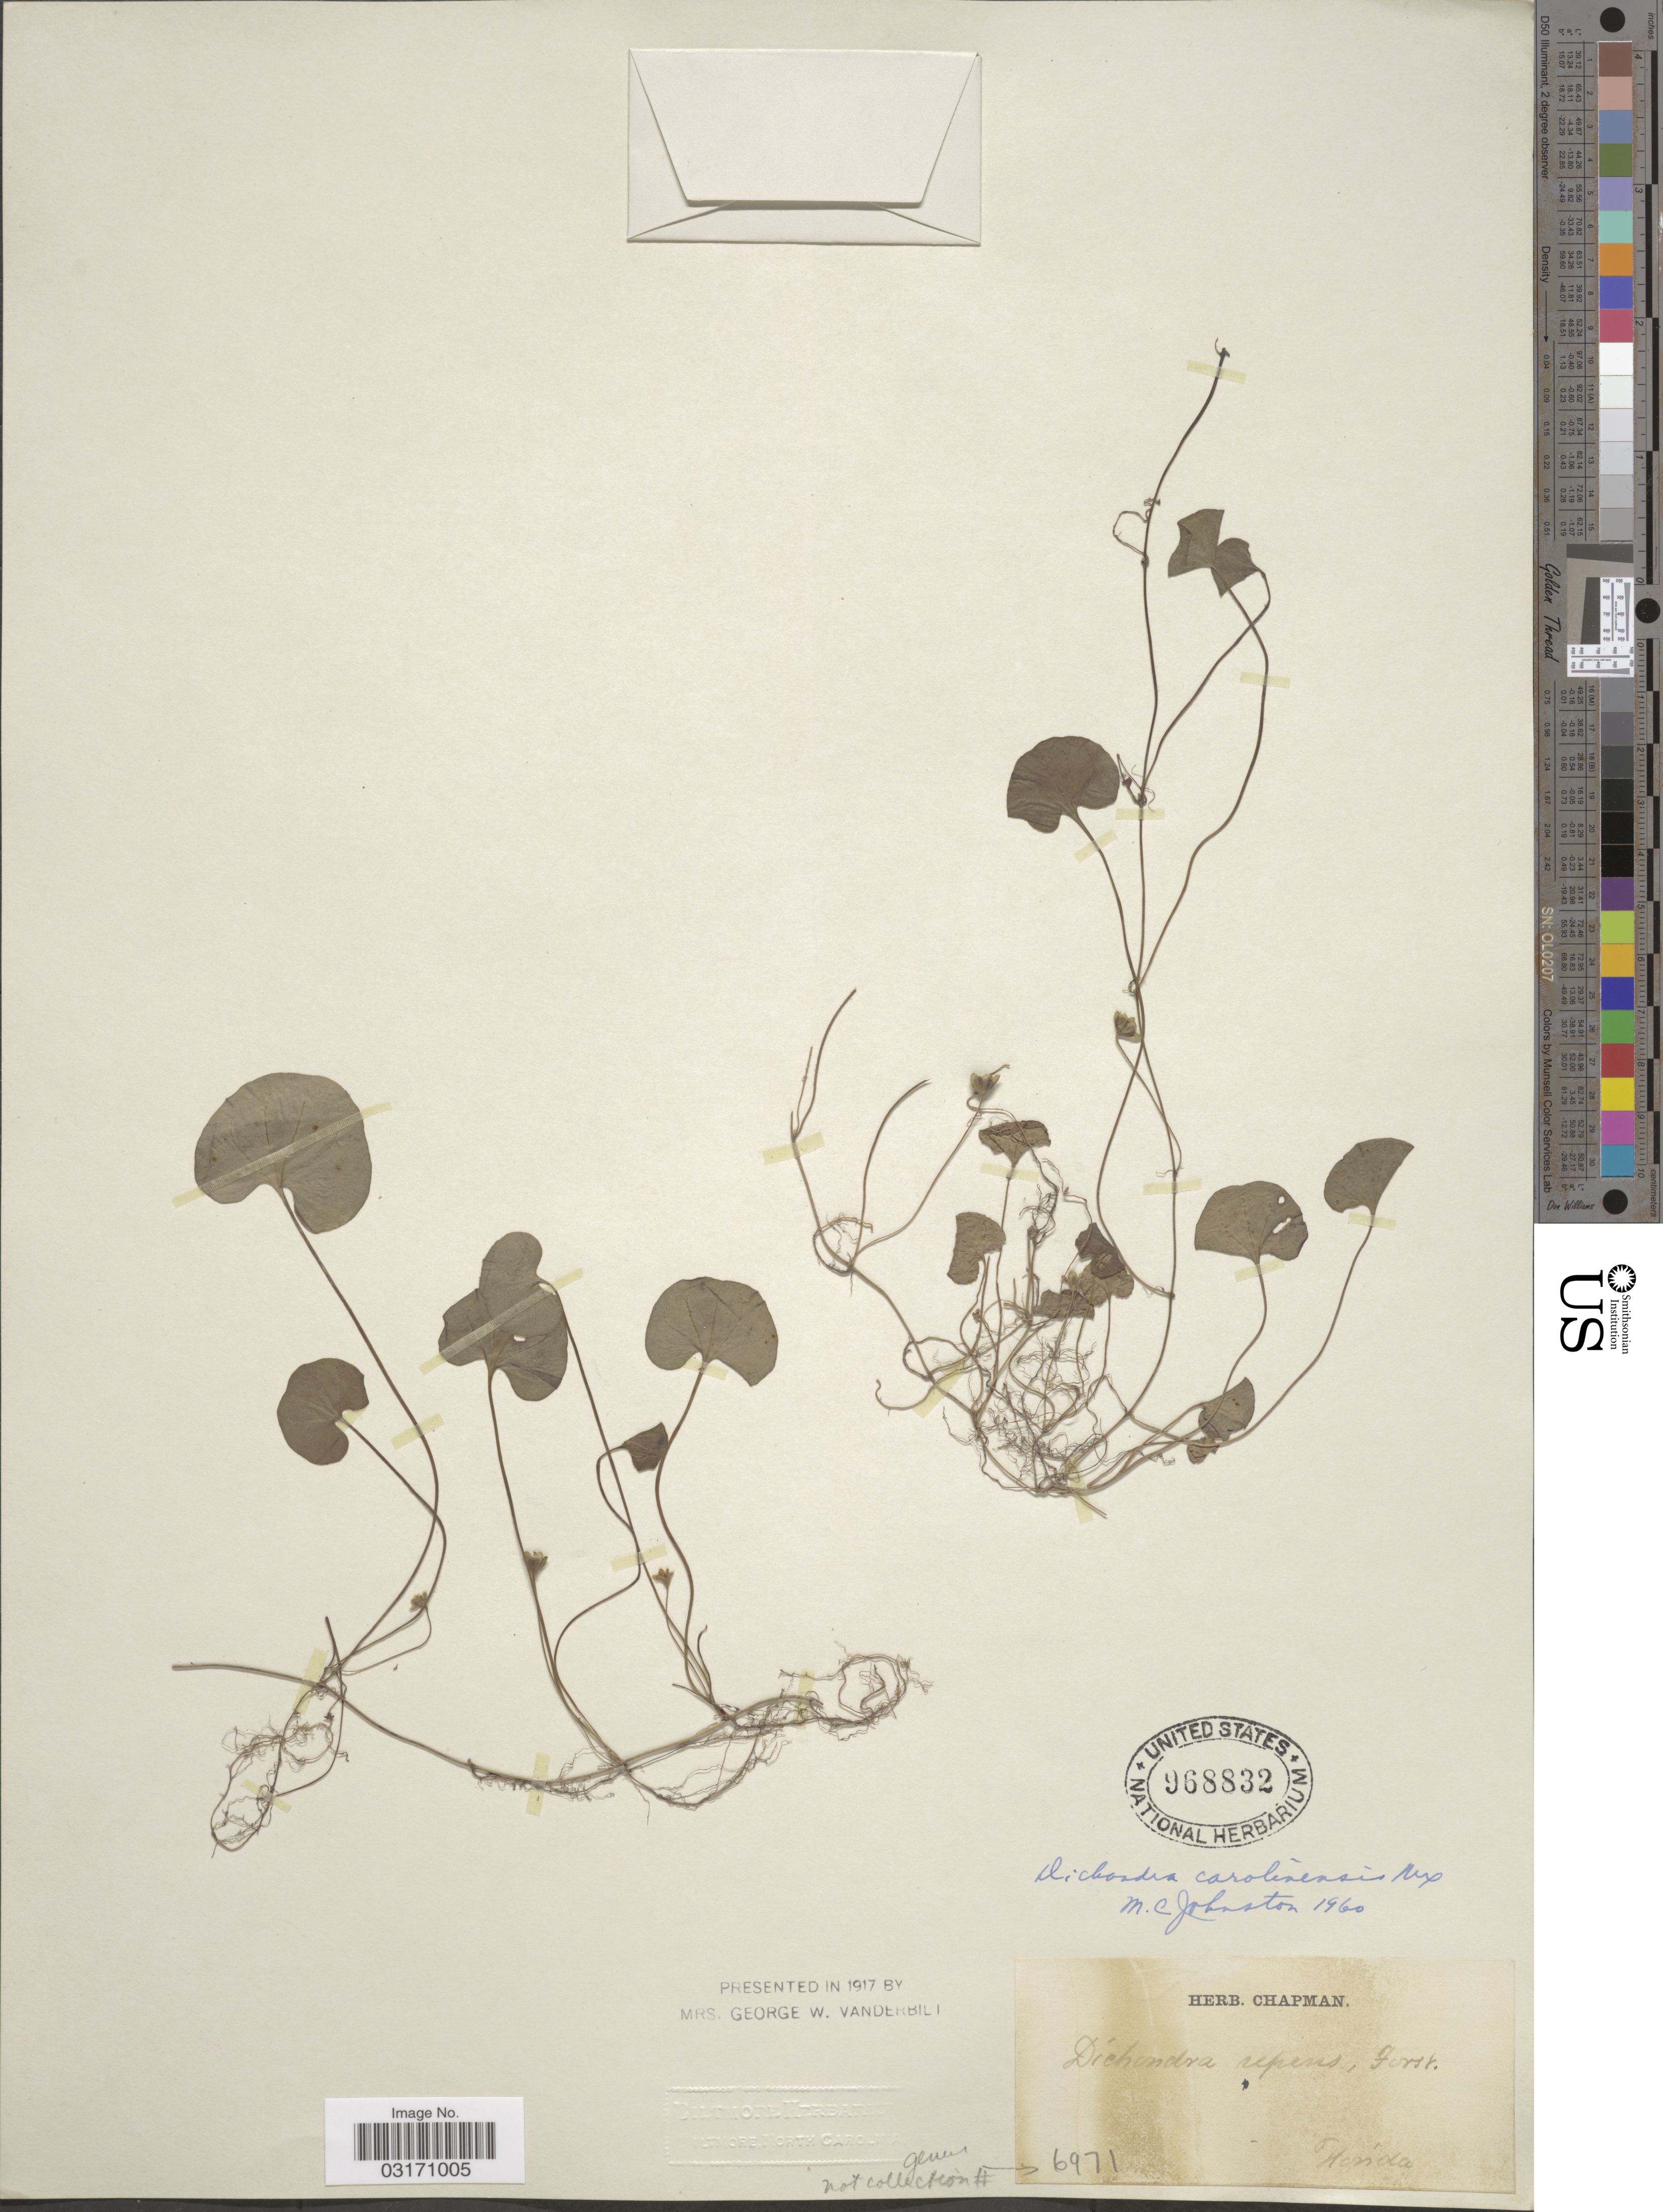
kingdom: Plantae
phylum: Tracheophyta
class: Magnoliopsida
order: Solanales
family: Convolvulaceae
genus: Dichondra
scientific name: Dichondra carolinensis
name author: Michx.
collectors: ex herb. Chapman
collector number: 6971?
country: United States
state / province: Florida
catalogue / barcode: US 968832